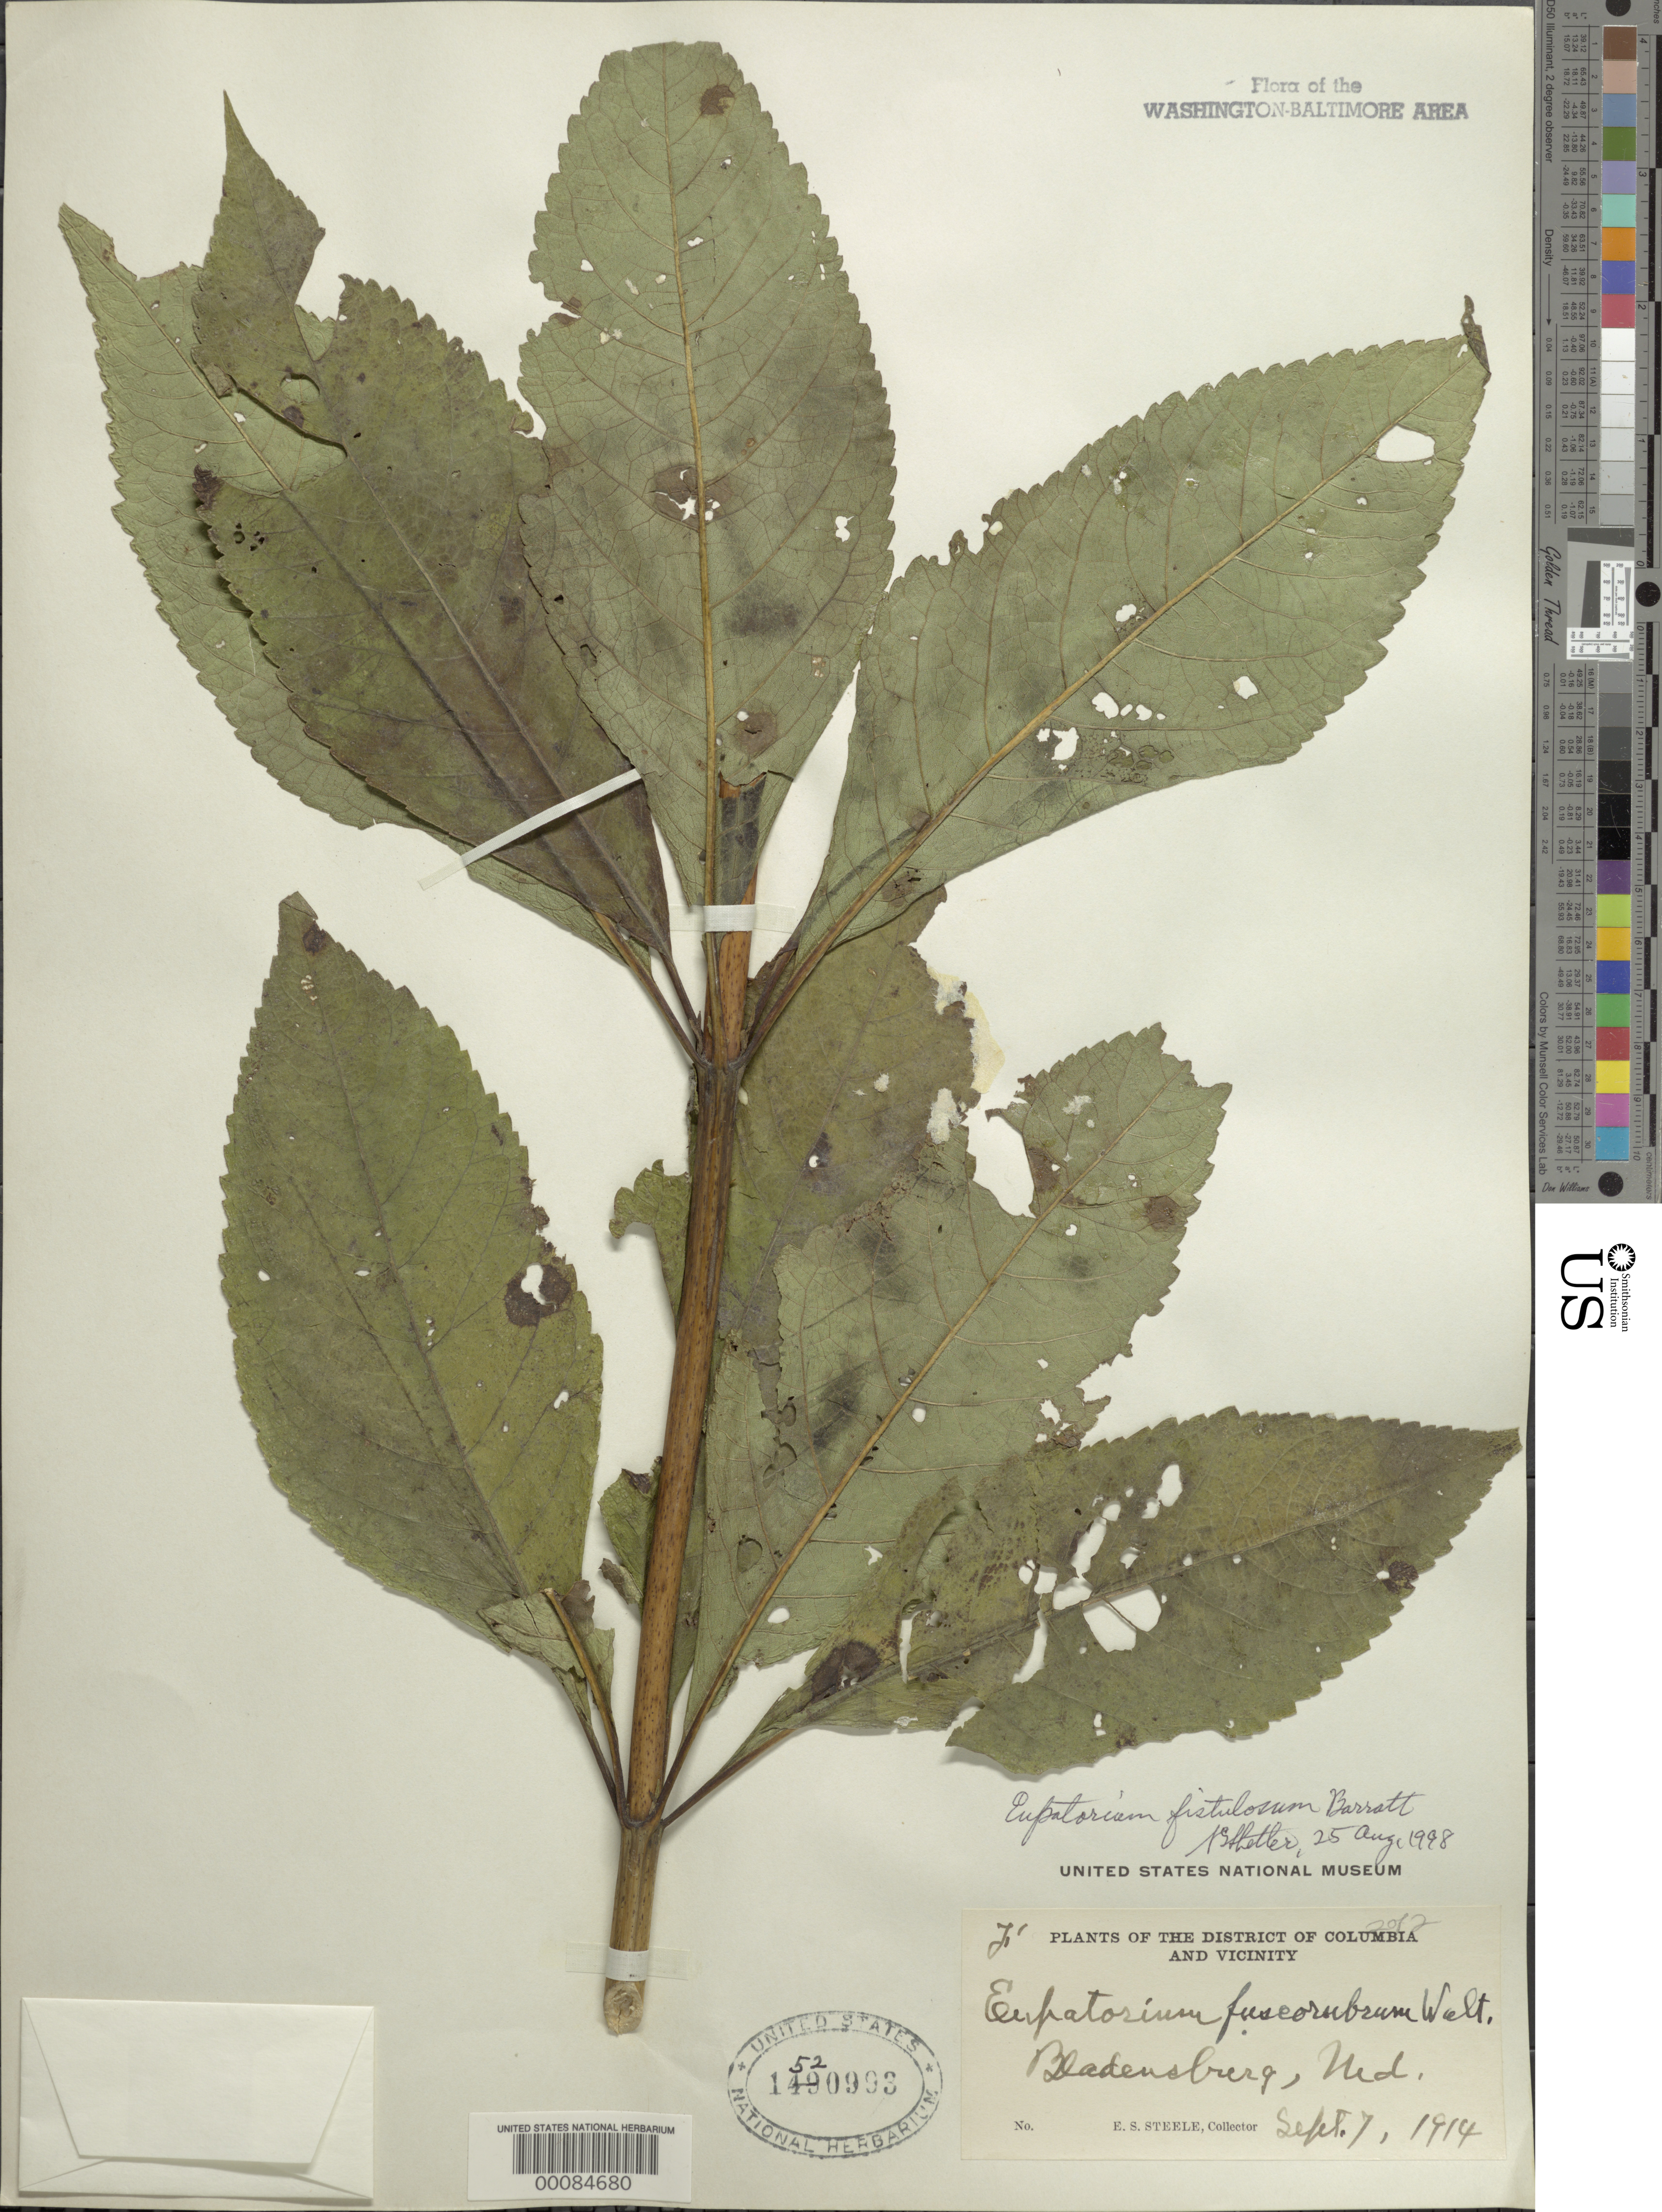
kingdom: Plantae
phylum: Tracheophyta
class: Magnoliopsida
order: Asterales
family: Asteraceae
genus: Eupatorium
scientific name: Eupatorium fistulosum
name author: Barratt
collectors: E. Steele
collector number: F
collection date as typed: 07 Sep 1914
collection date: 1914-09-07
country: United States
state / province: Maryland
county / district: Prince George's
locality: Bladensburg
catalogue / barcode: US 1520993